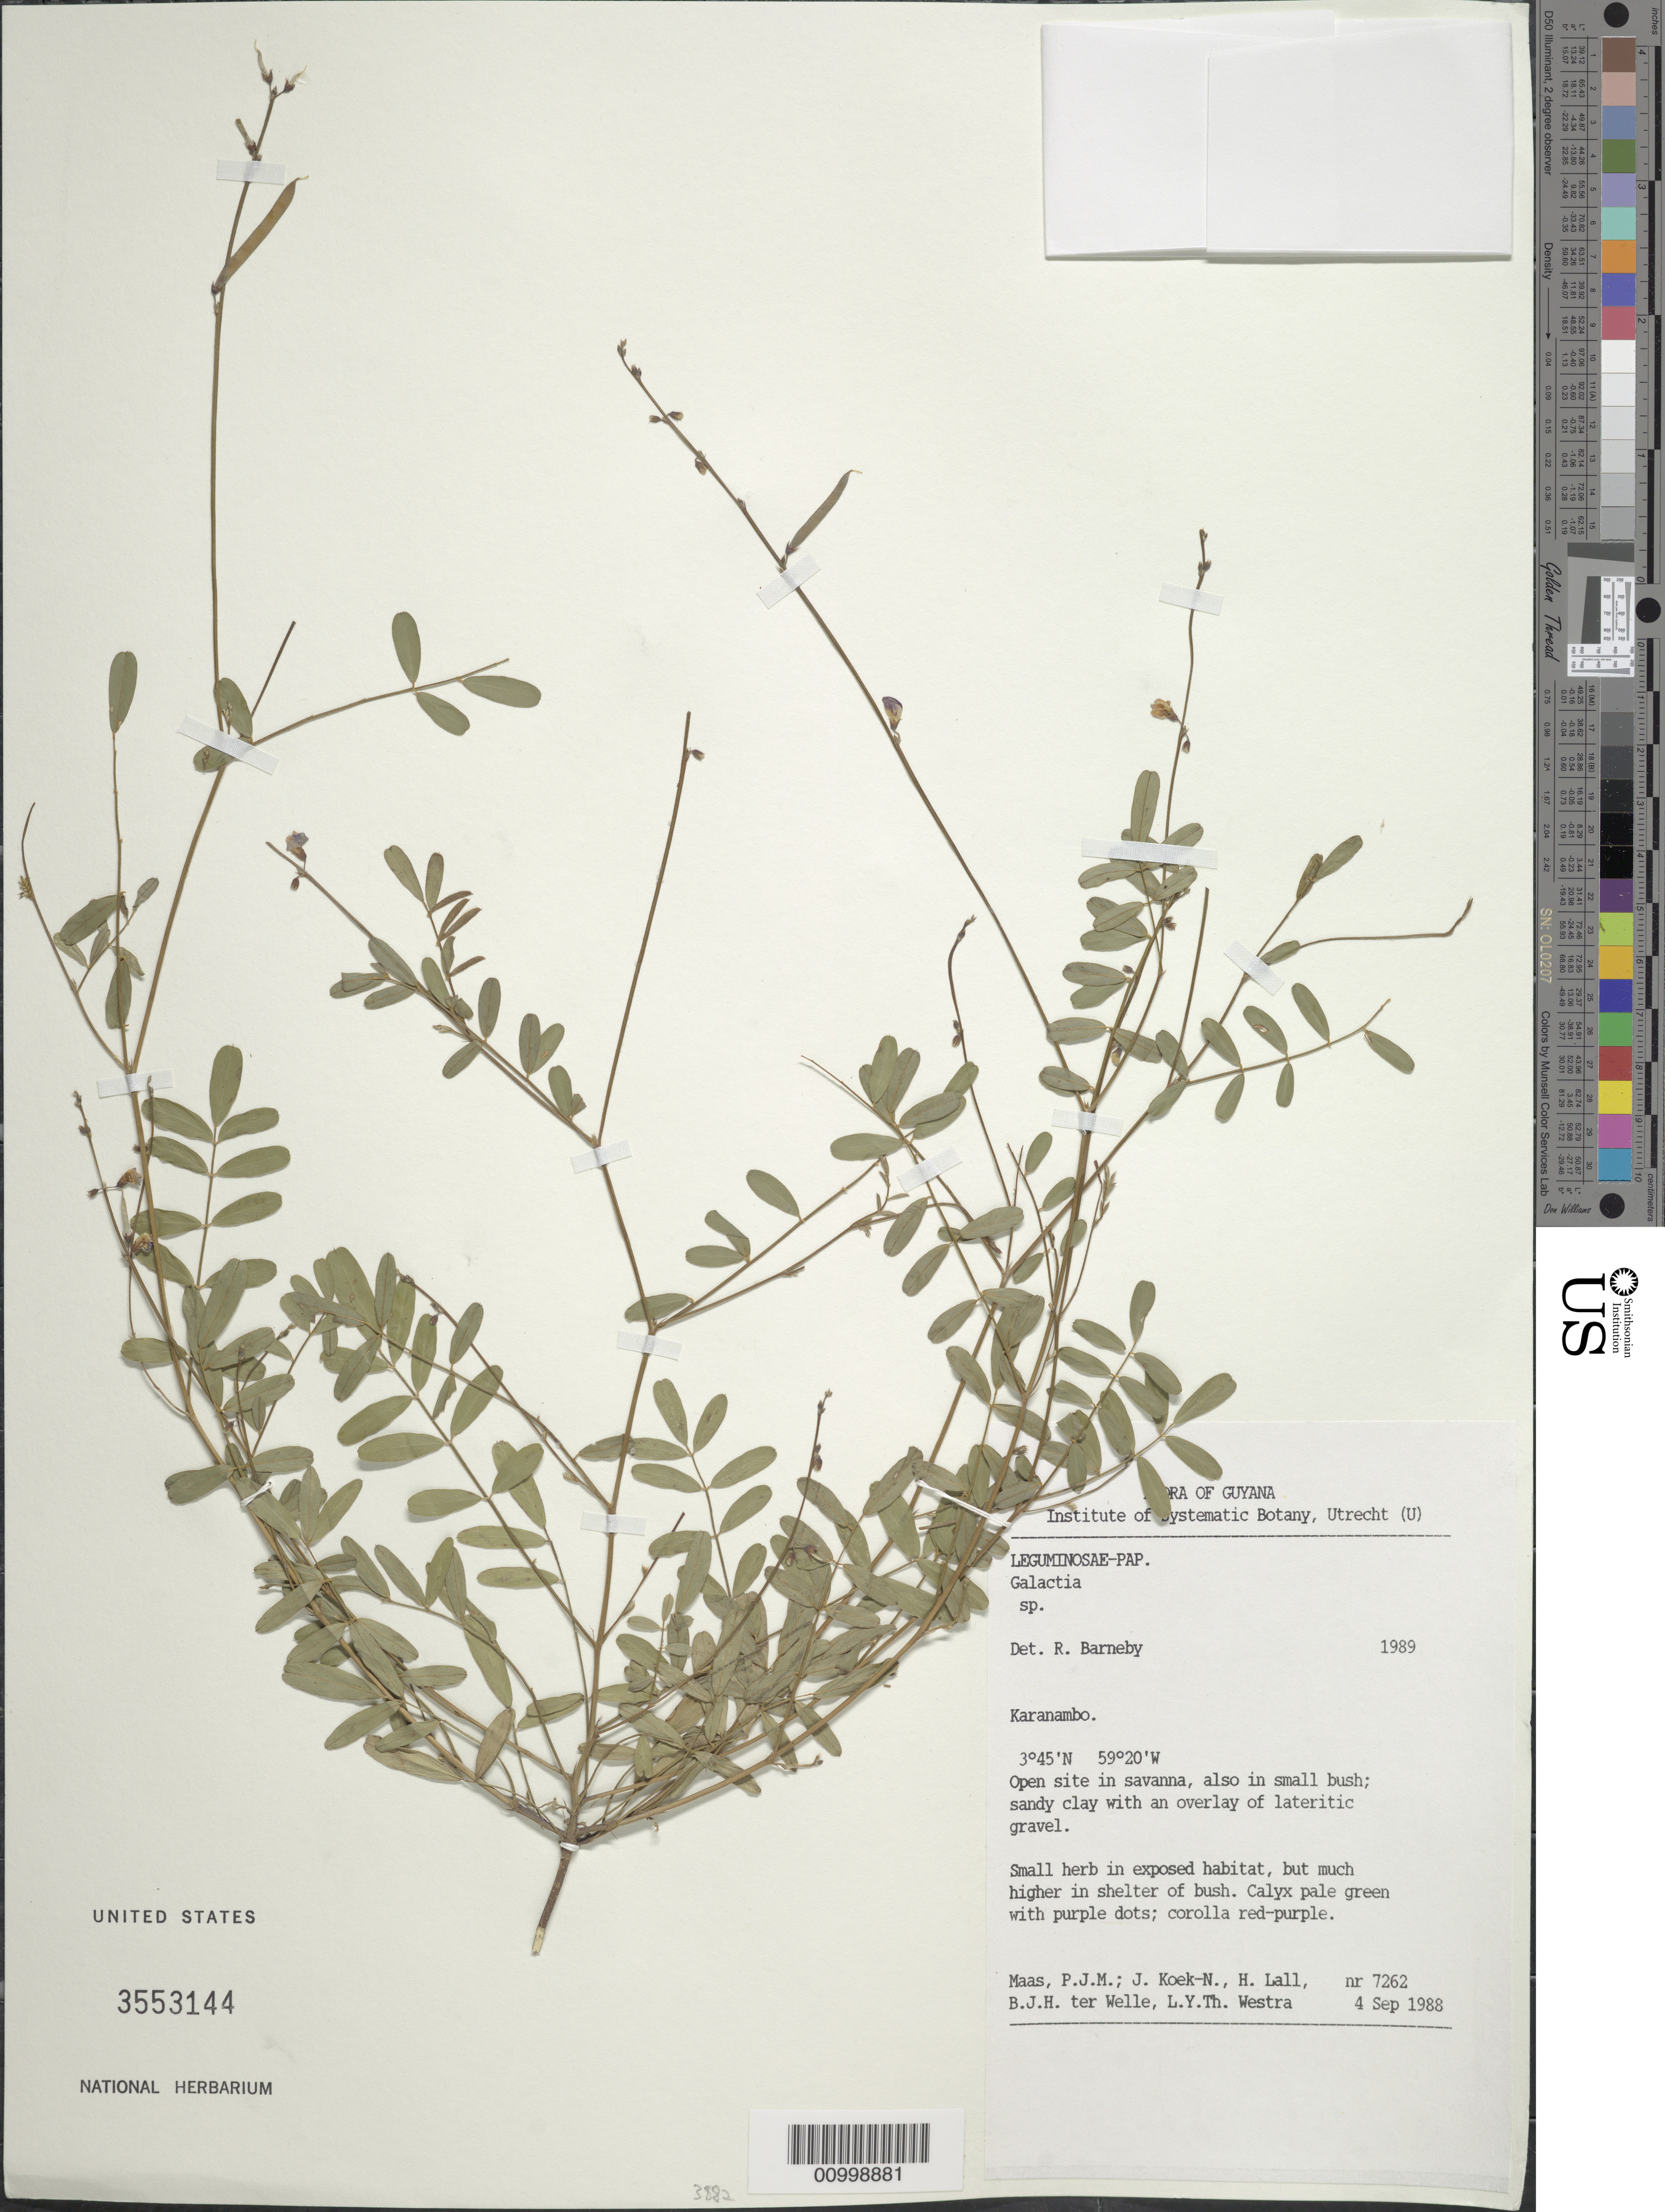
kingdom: Plantae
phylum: Tracheophyta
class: Magnoliopsida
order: Fabales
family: Fabaceae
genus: Galactia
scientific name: Galactia sp.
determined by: Barneby, Rupert C., (NY)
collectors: P. Maas, J. Koek-Noorman, H. Lall, B. Welle & L. Y. T. Westra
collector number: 7262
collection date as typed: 4-Sep-88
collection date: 1988-09-04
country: Guyana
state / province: U. Takutu-U. Essequibo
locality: Karanambo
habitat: Open site in savanna, also in small bush; sandy clay with an overlay of lateritic gravel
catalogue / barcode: US 3553144